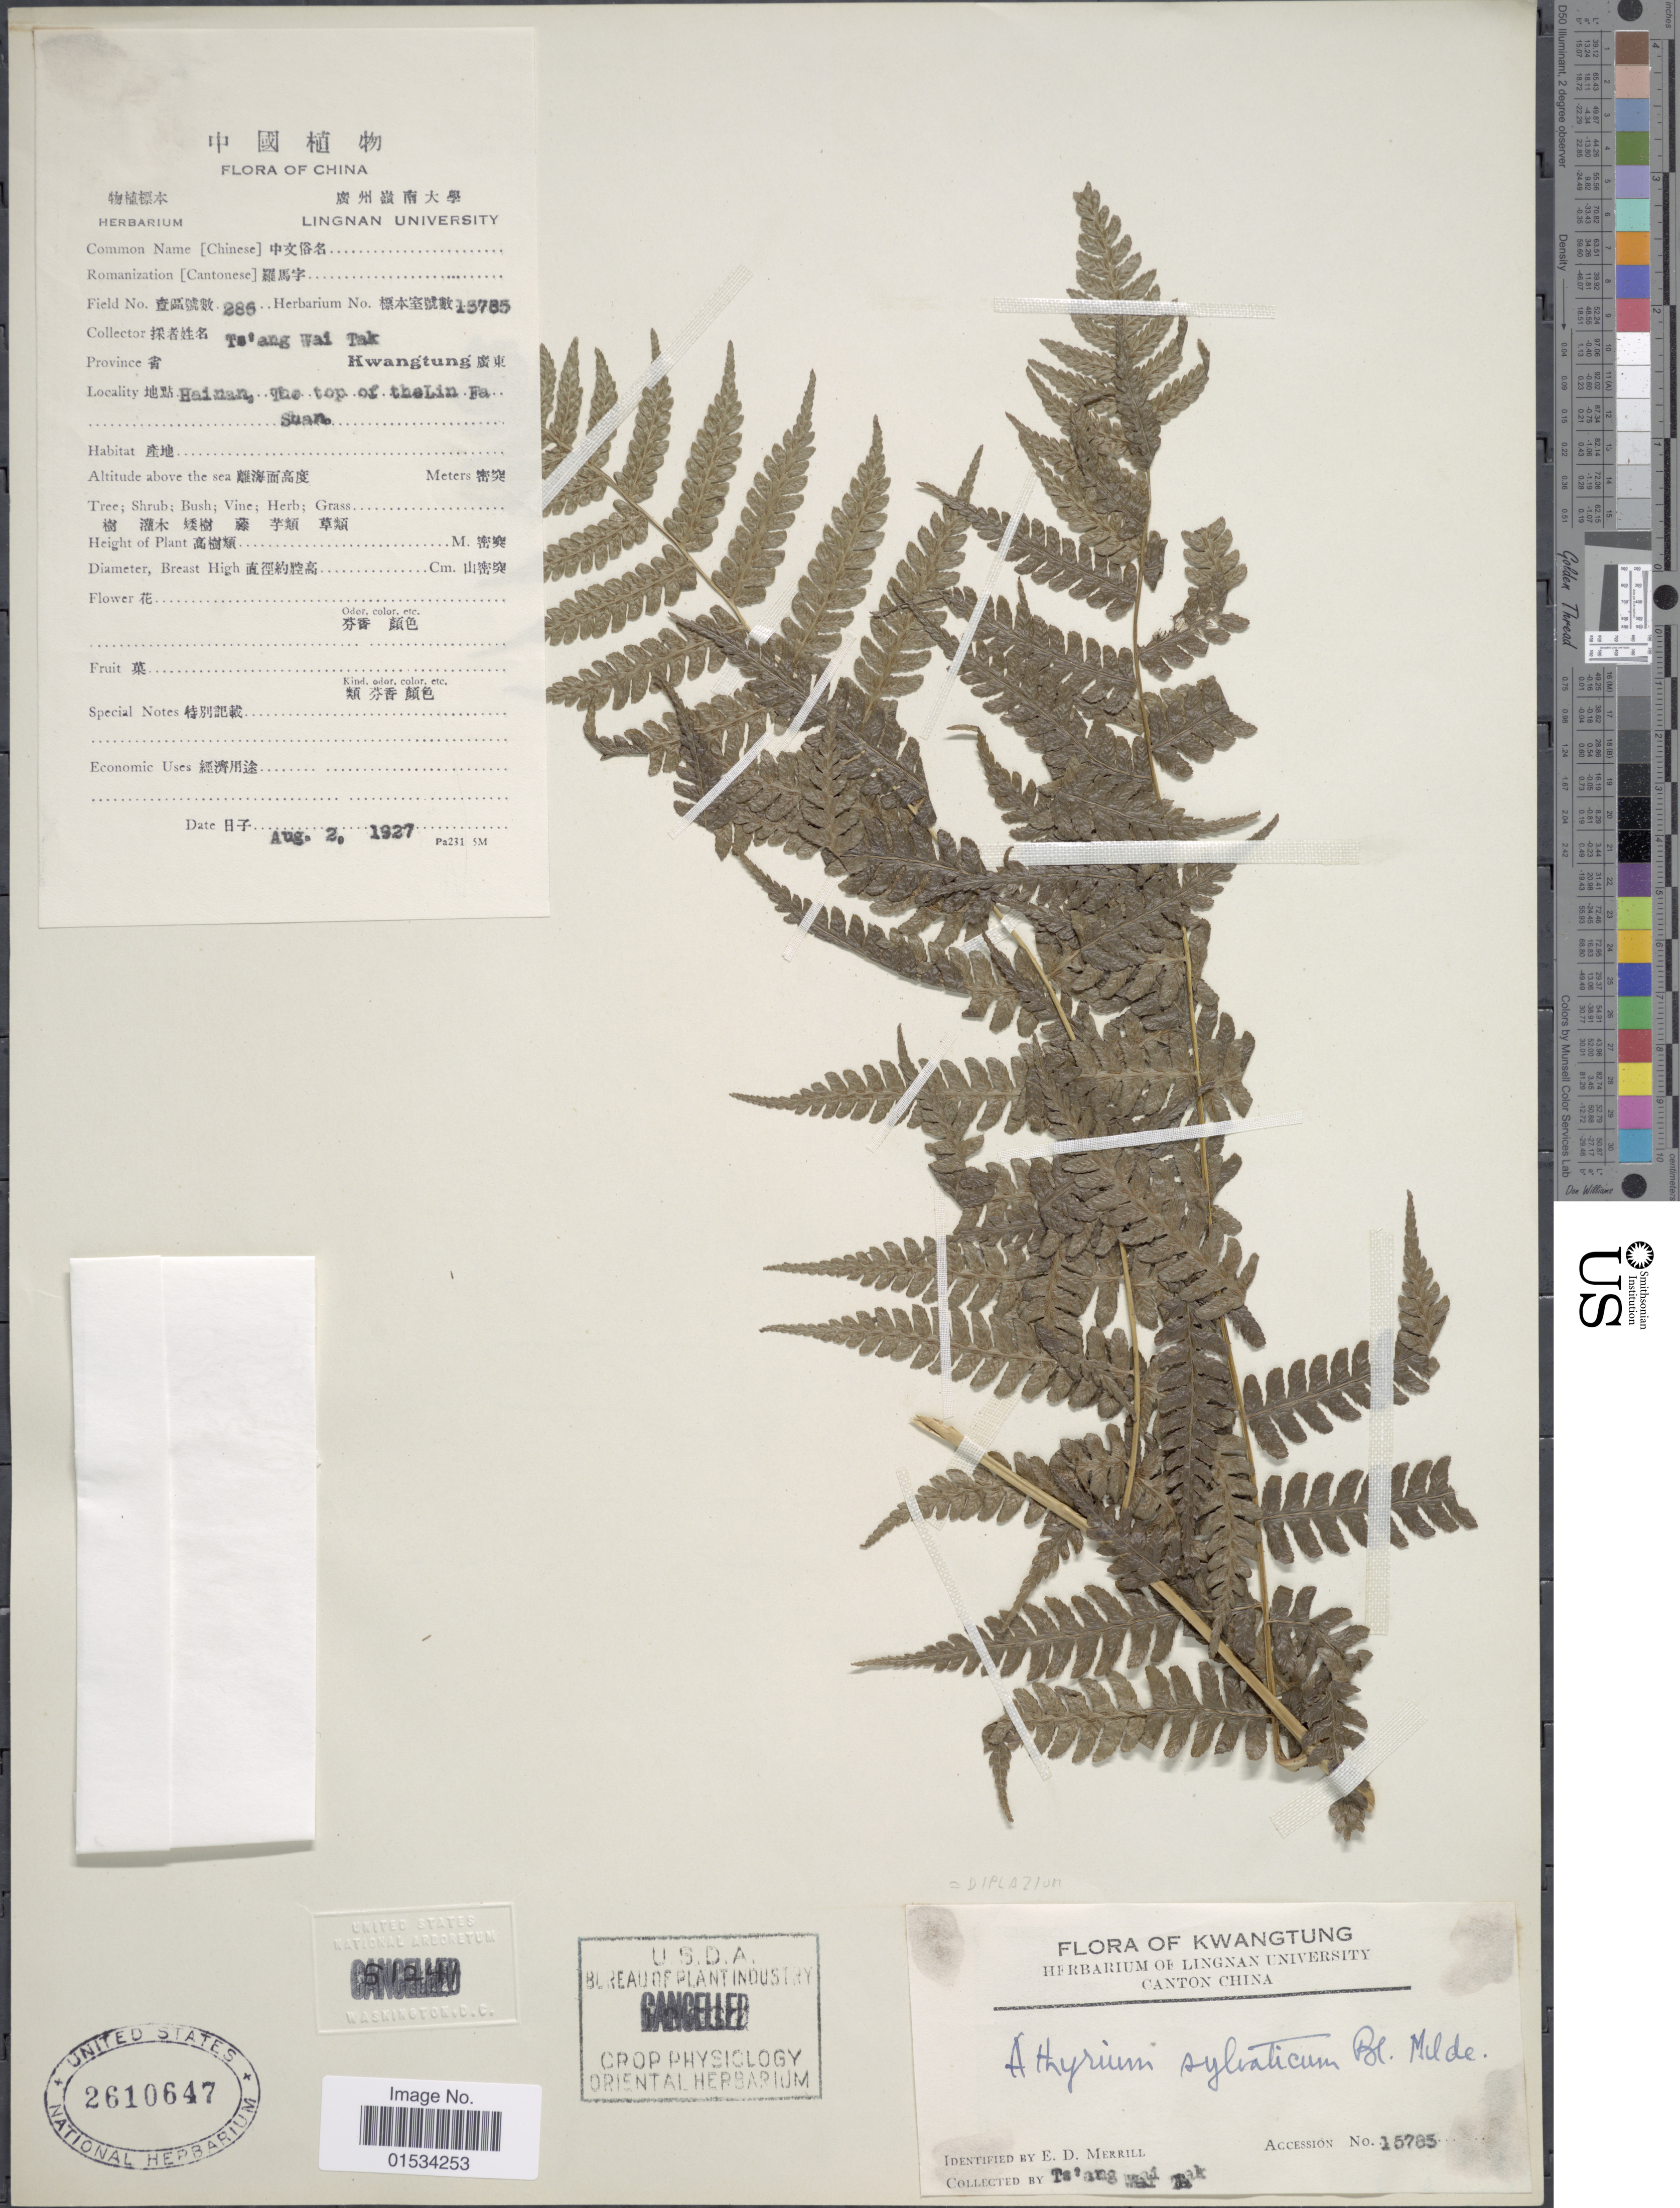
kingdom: Plantae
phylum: Tracheophyta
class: Polypodiopsida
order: Polypodiales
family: Athyriaceae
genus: Diplazium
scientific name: Diplazium silvaticum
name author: Christ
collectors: W. T. Tsang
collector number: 286/15785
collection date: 1927-08-02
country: China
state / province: Guangdong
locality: Kwangtung, Hsinan, the top of the Lin Fa Shan [interpreted]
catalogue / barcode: US 2610647